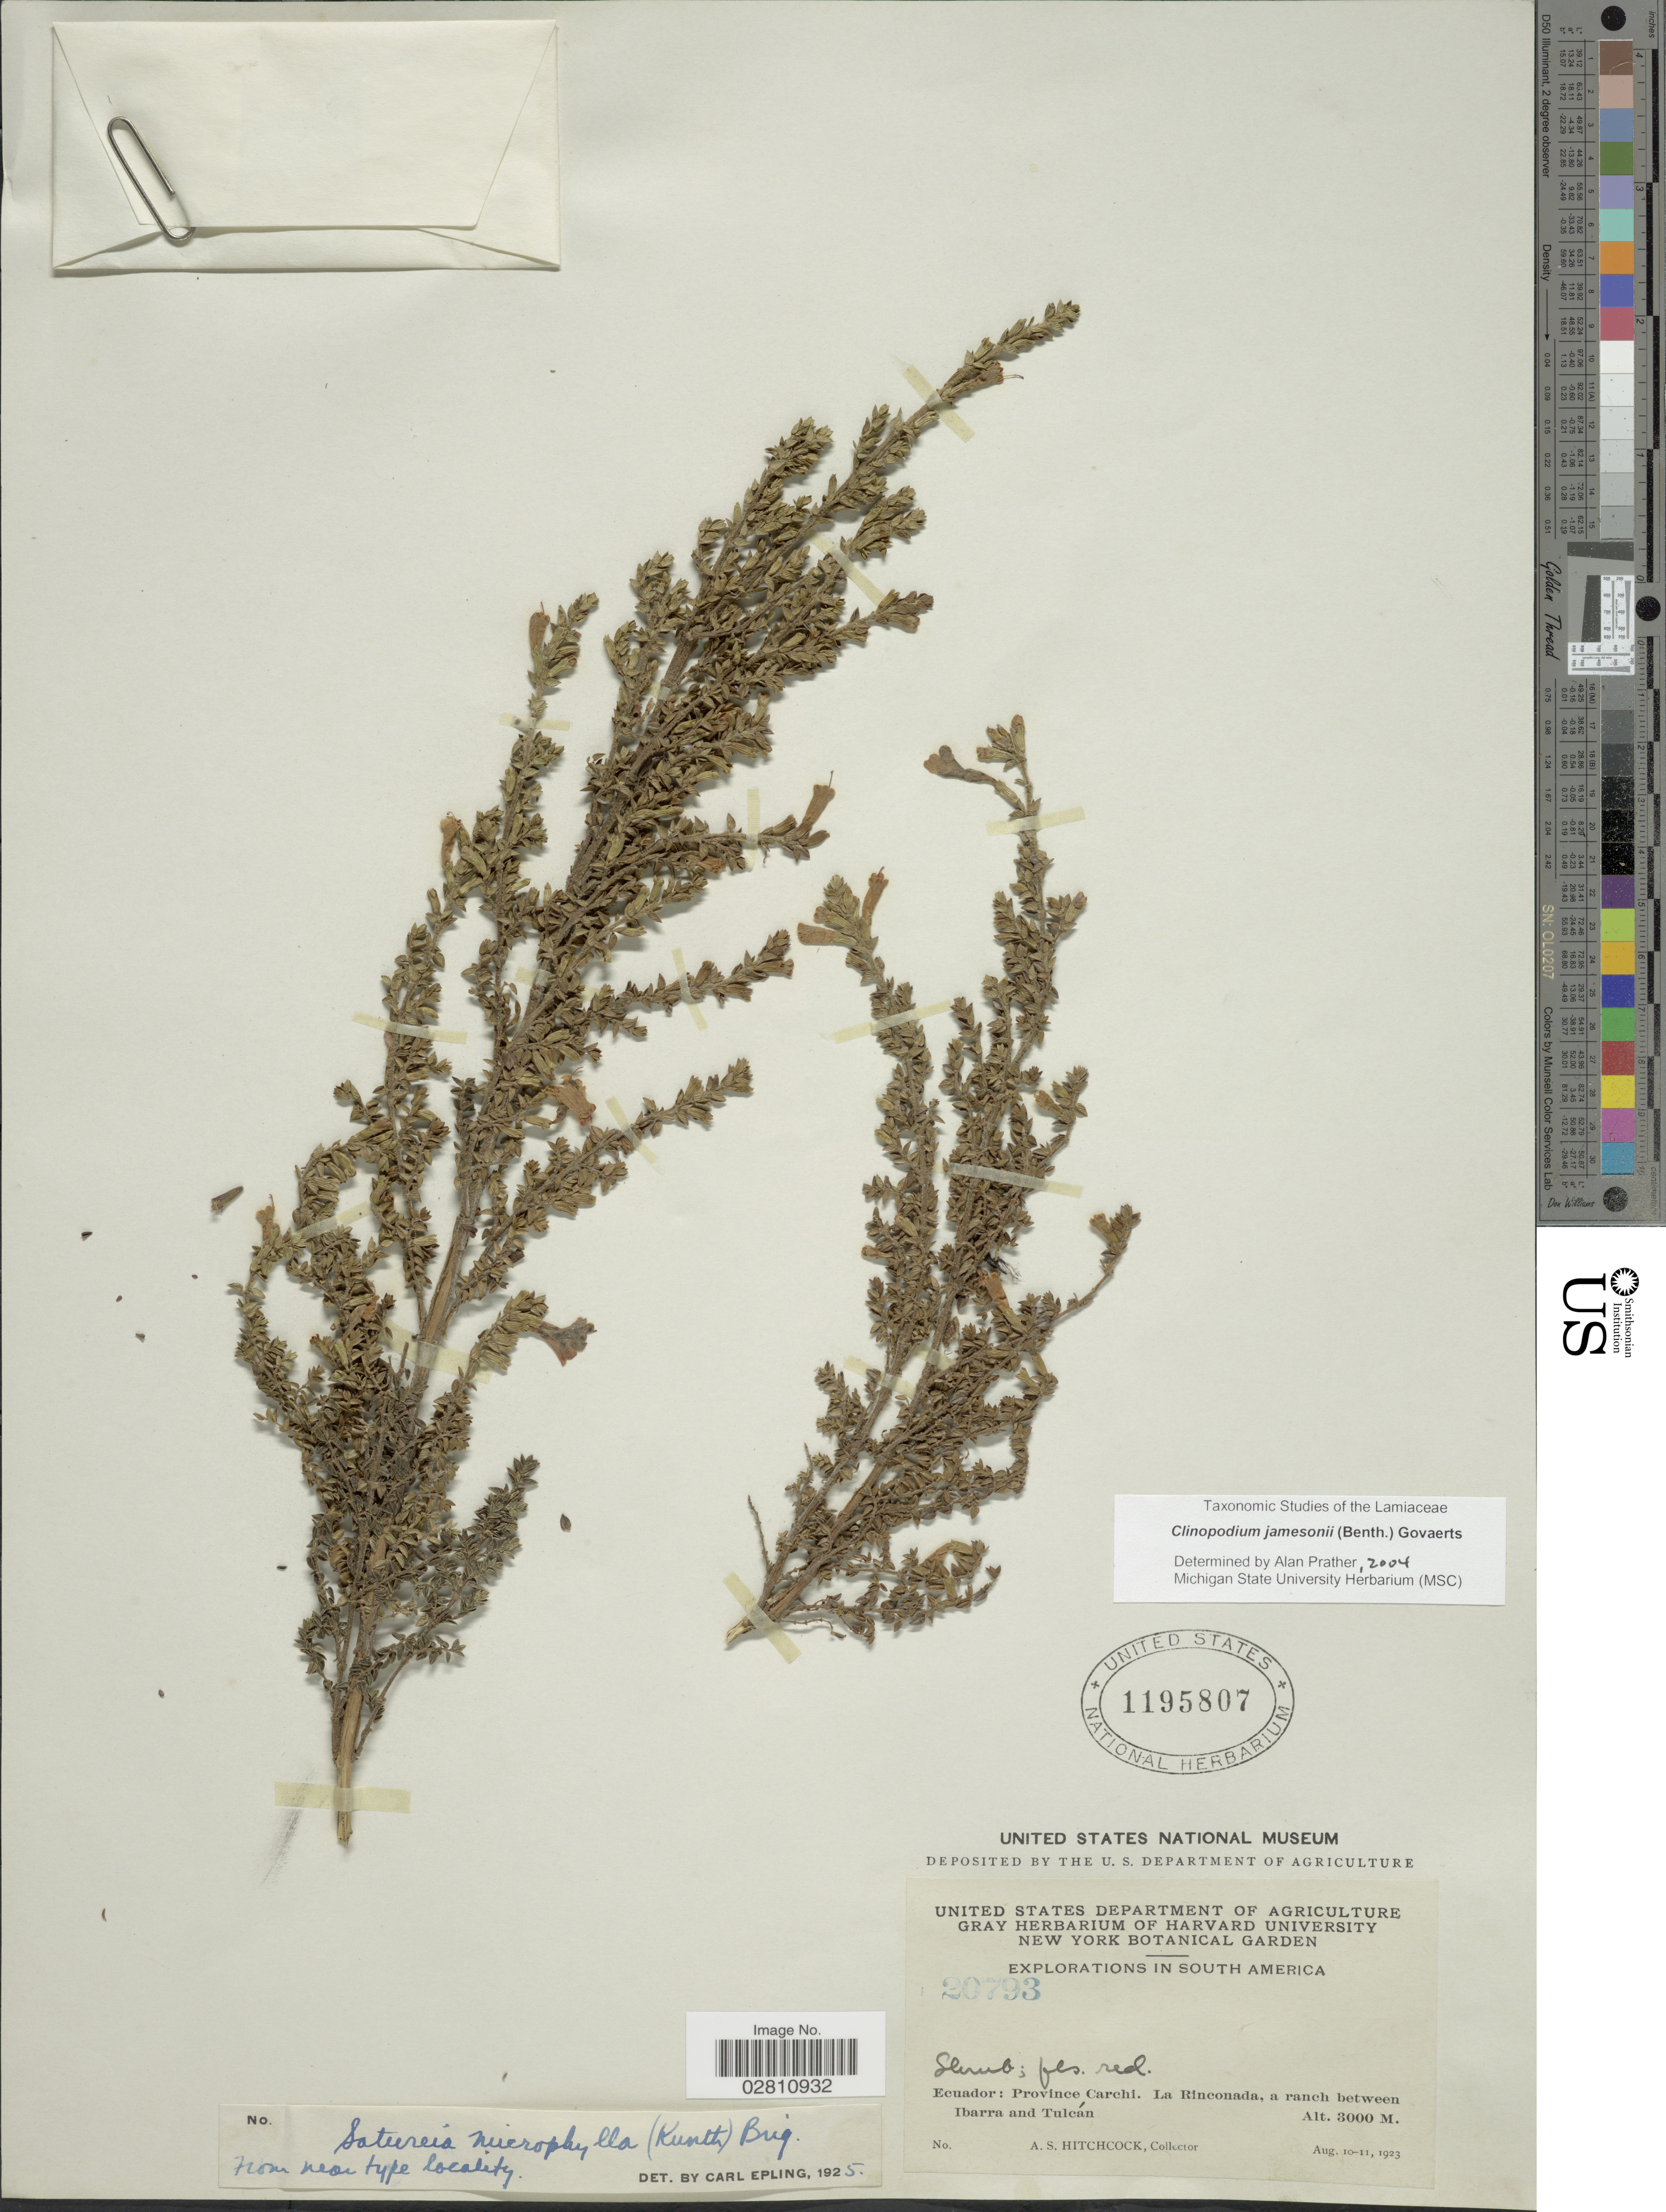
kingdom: Plantae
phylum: Tracheophyta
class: Magnoliopsida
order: Lamiales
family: Lamiaceae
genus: Clinopodium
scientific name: Clinopodium jamesonii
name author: (Benth.) Govaerts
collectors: A. S. Hitchcock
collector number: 20793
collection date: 1923-08-10/1923-08-11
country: Ecuador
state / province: Carchi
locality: Province Carchi. La Rinconada, a ranch between Ibarra and Tulcán.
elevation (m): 3000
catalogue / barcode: US 1195807